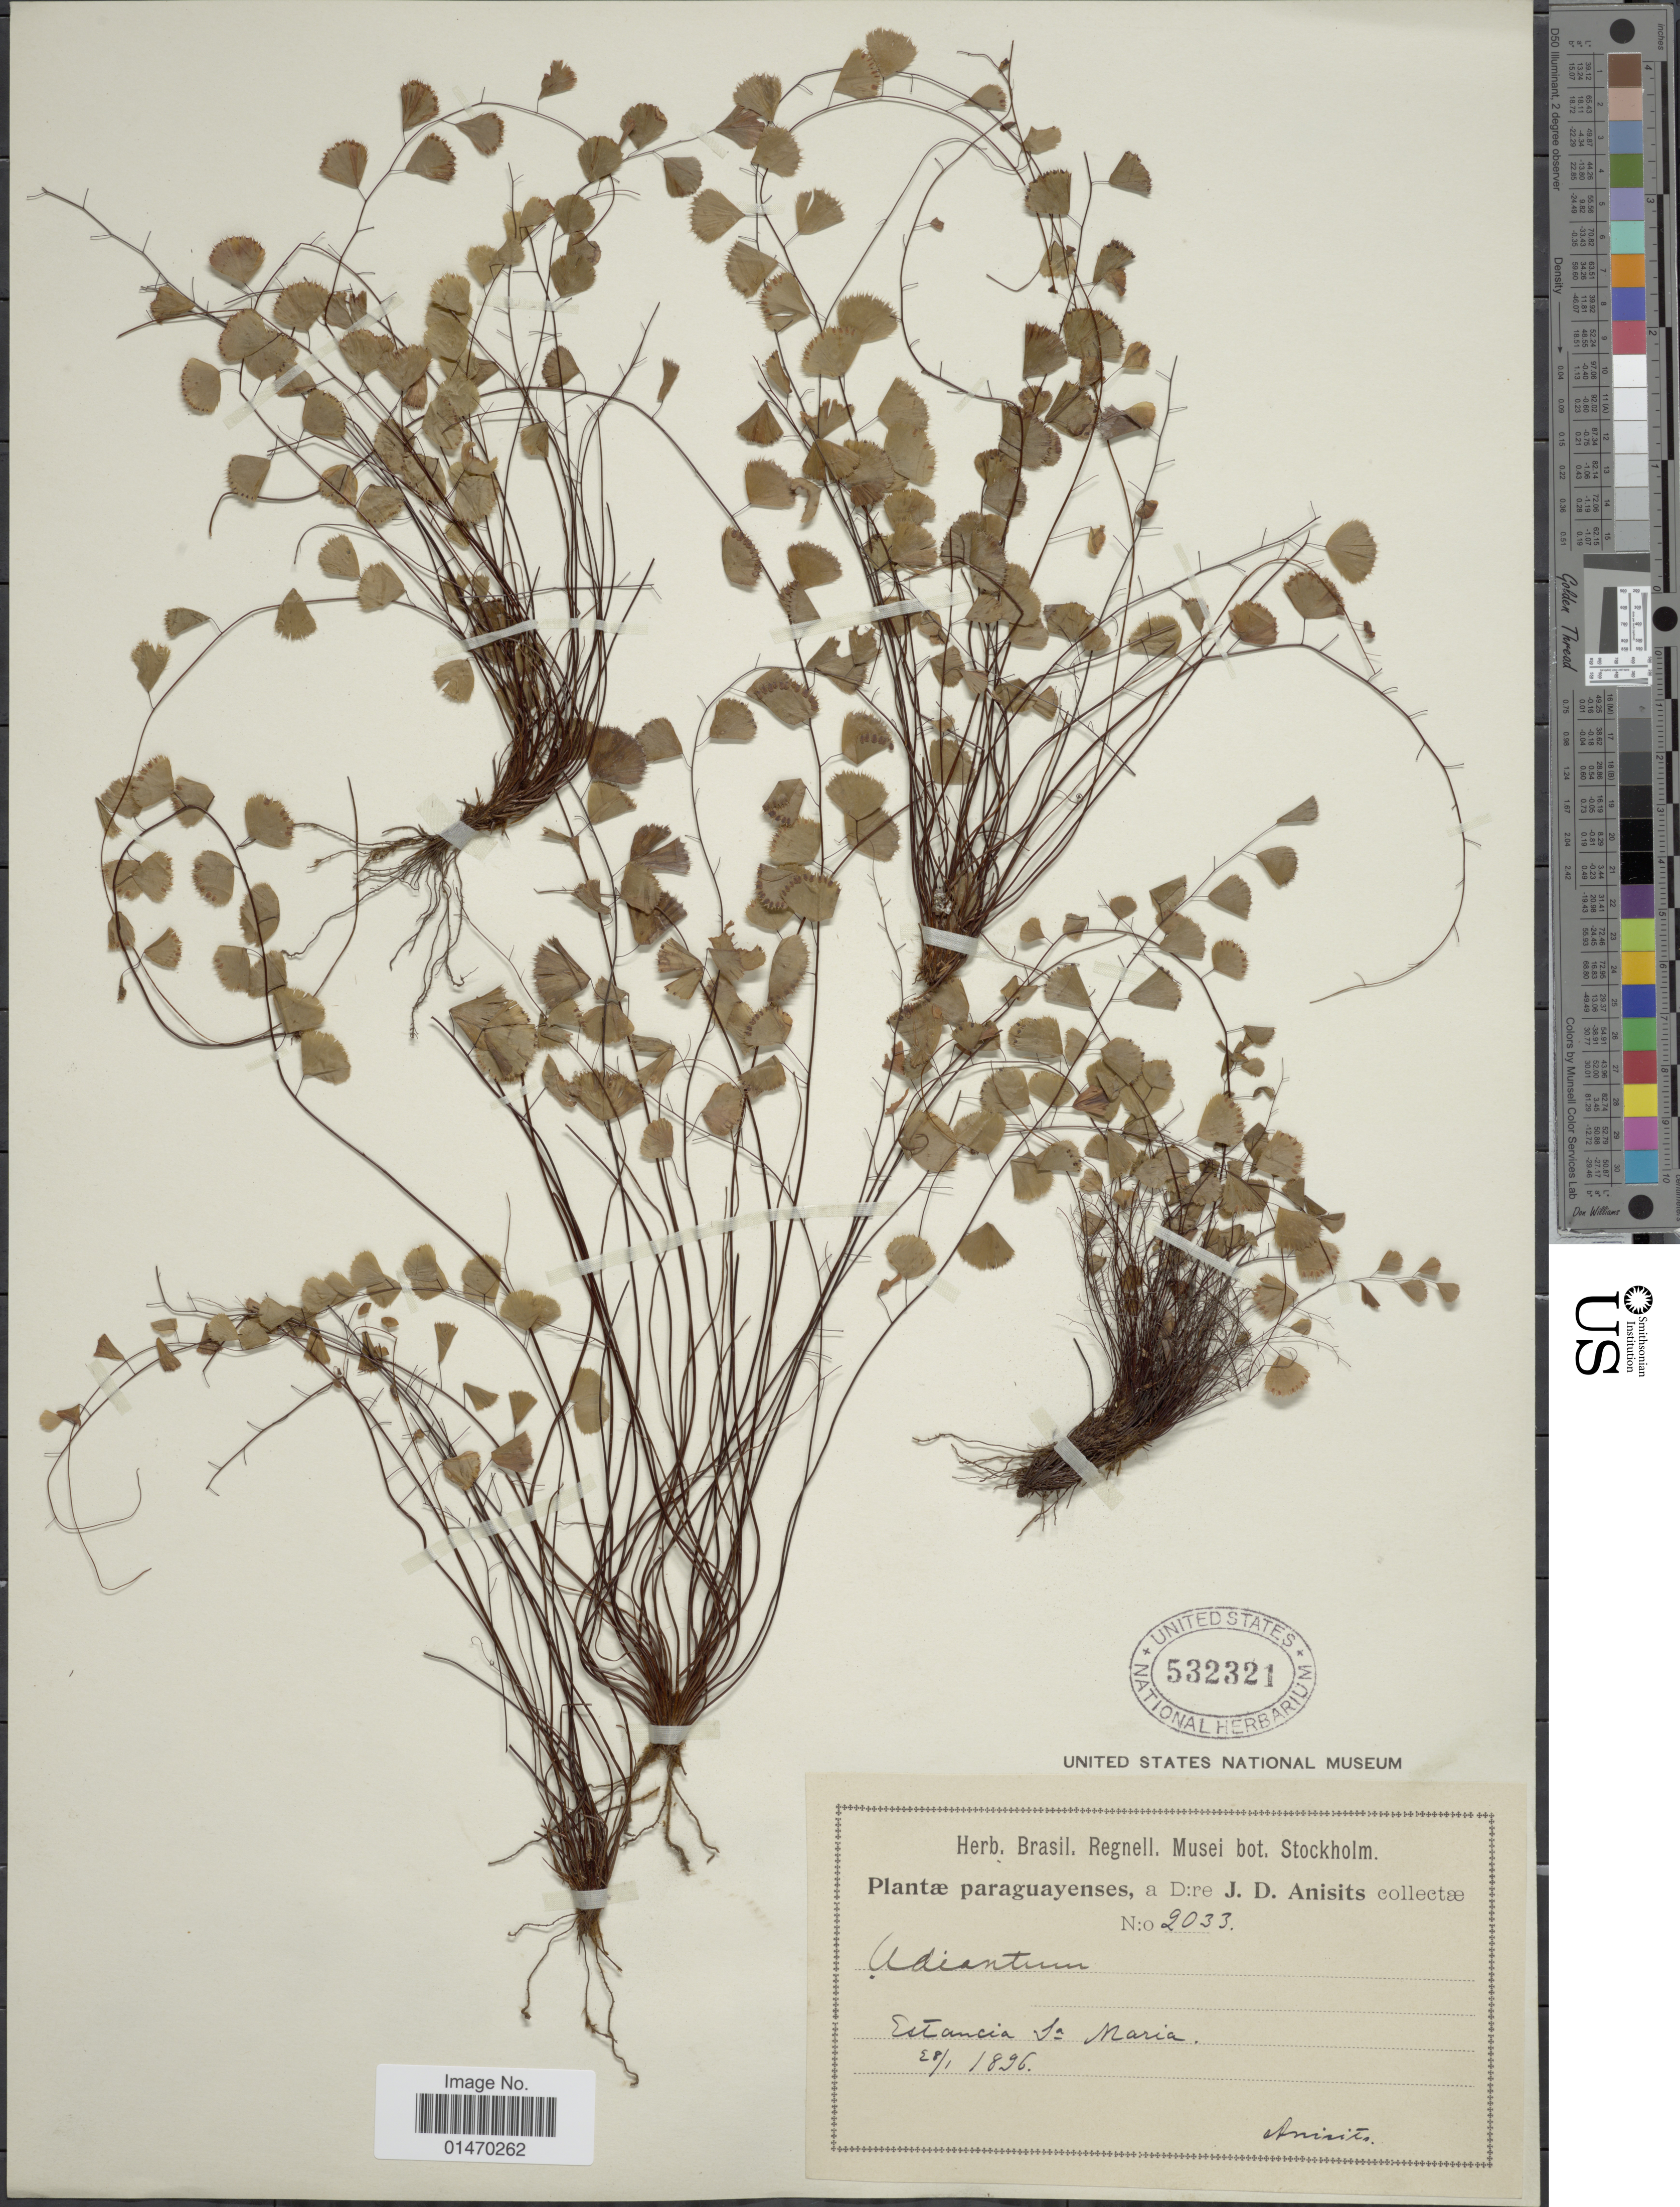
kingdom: Plantae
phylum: Tracheophyta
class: Polypodiopsida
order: Polypodiales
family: Pteridaceae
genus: Adiantum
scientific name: Adiantum delicatulum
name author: Mart.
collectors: J. D. Anisits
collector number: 2033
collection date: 1896-01-28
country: Paraguay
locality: Estancia Sa. Maria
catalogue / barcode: US 532321